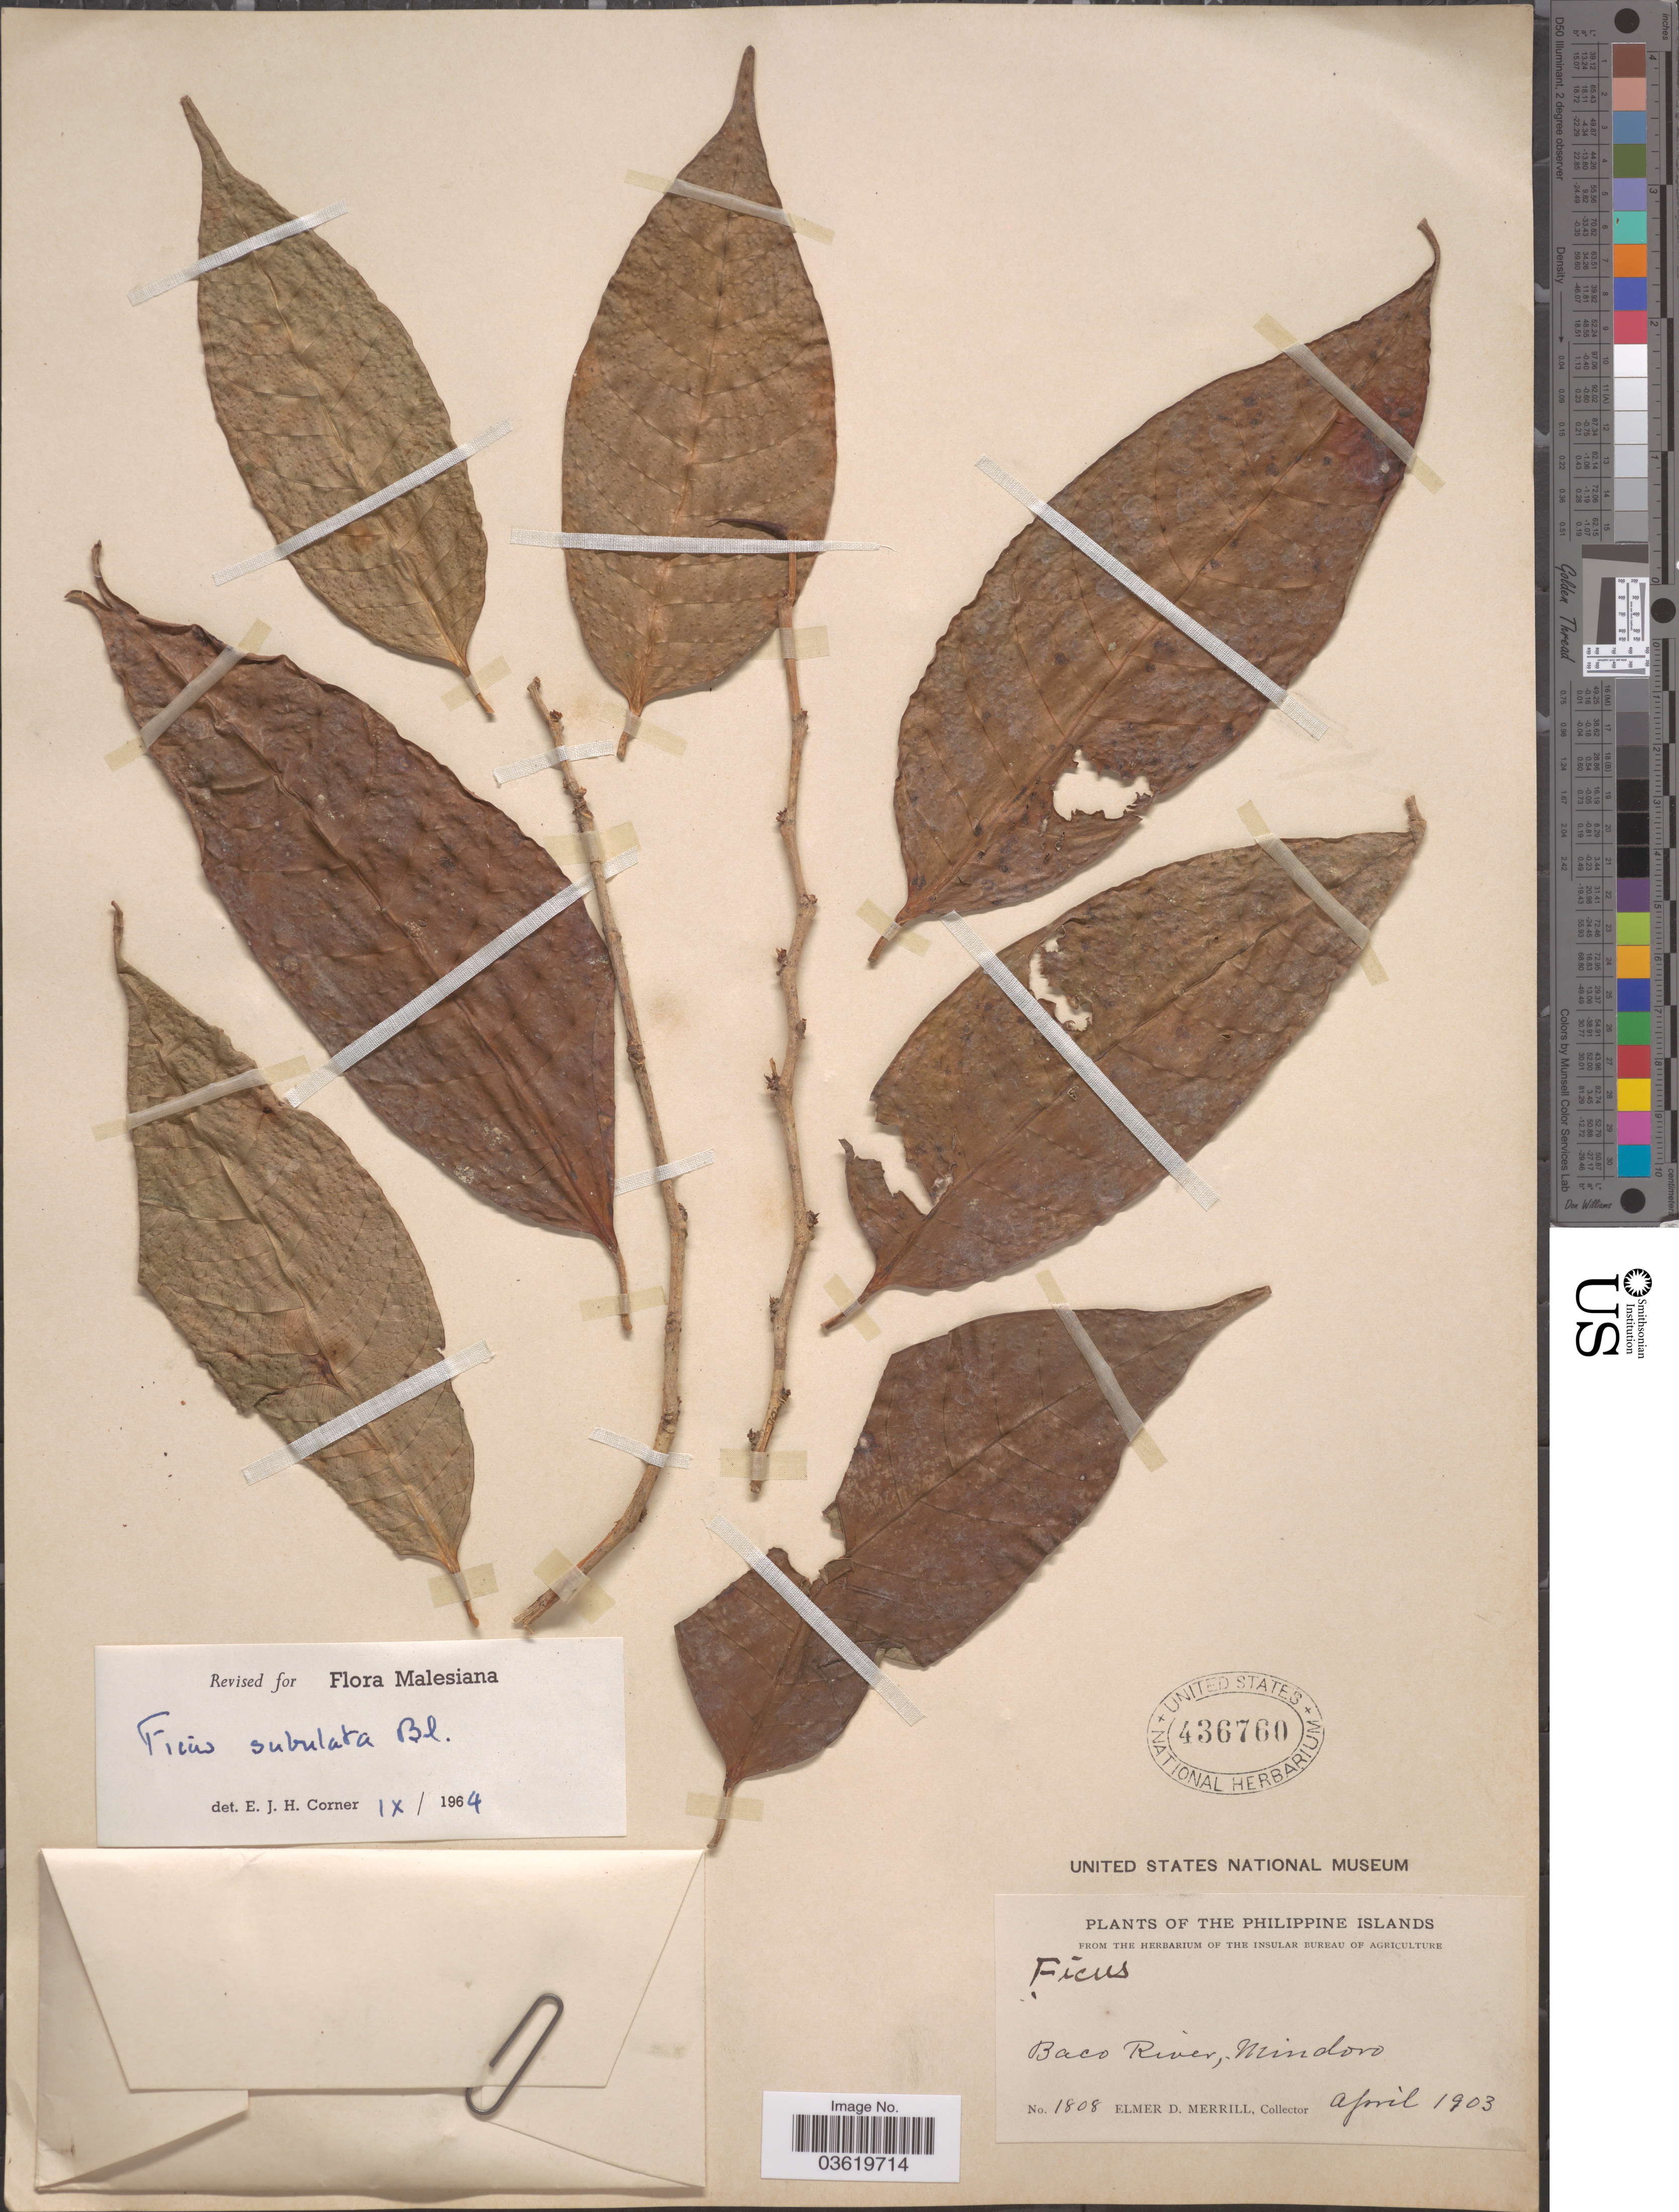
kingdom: Plantae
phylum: Tracheophyta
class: Magnoliopsida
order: Rosales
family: Moraceae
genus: Ficus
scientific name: Ficus subulata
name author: Blume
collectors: E. D. Merrill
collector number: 1808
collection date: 1903-04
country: Philippines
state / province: Mimaropa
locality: Philippine Islands. Baco River, Mindoro.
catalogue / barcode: US 436760